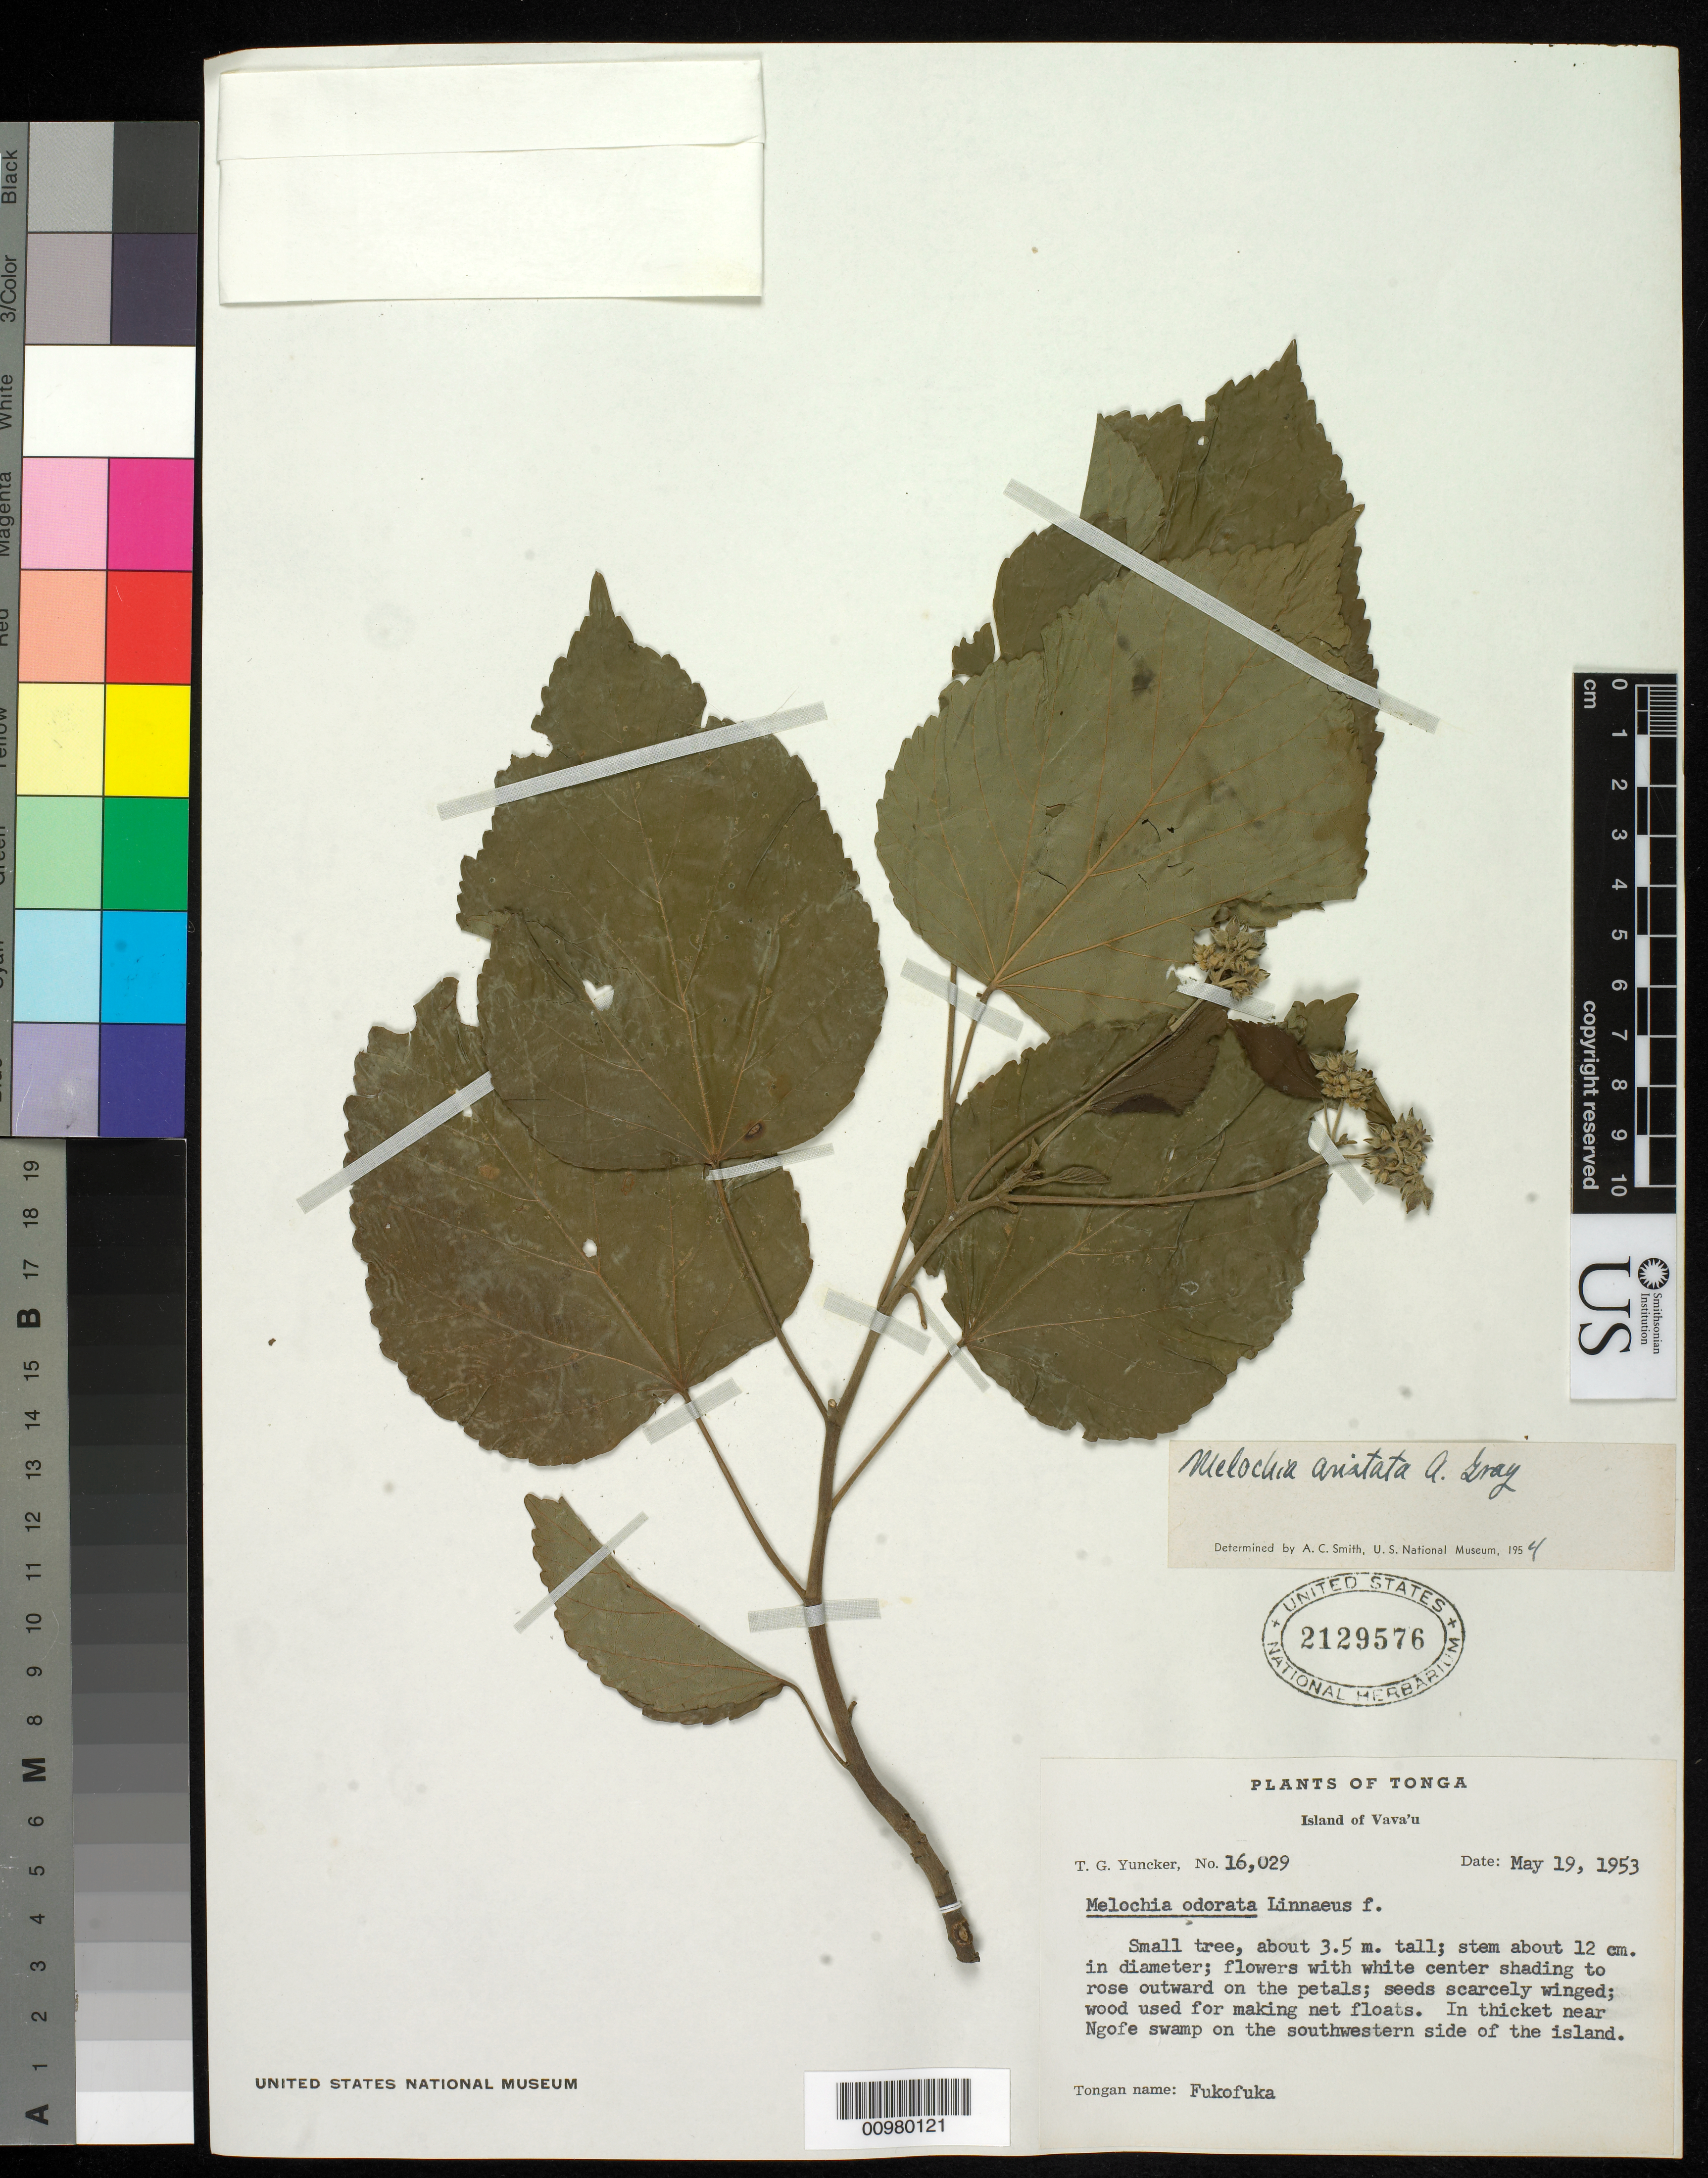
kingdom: Plantae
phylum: Tracheophyta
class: Magnoliopsida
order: Malvales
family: Malvaceae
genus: Melochia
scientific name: Melochia aristata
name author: A. Gray in Wilkes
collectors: T. G. Yuncker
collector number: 16029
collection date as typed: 19 May 1953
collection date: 1953-05-19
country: Tonga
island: Vava'u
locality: near swamp on the SW side of island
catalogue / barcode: US 2129576